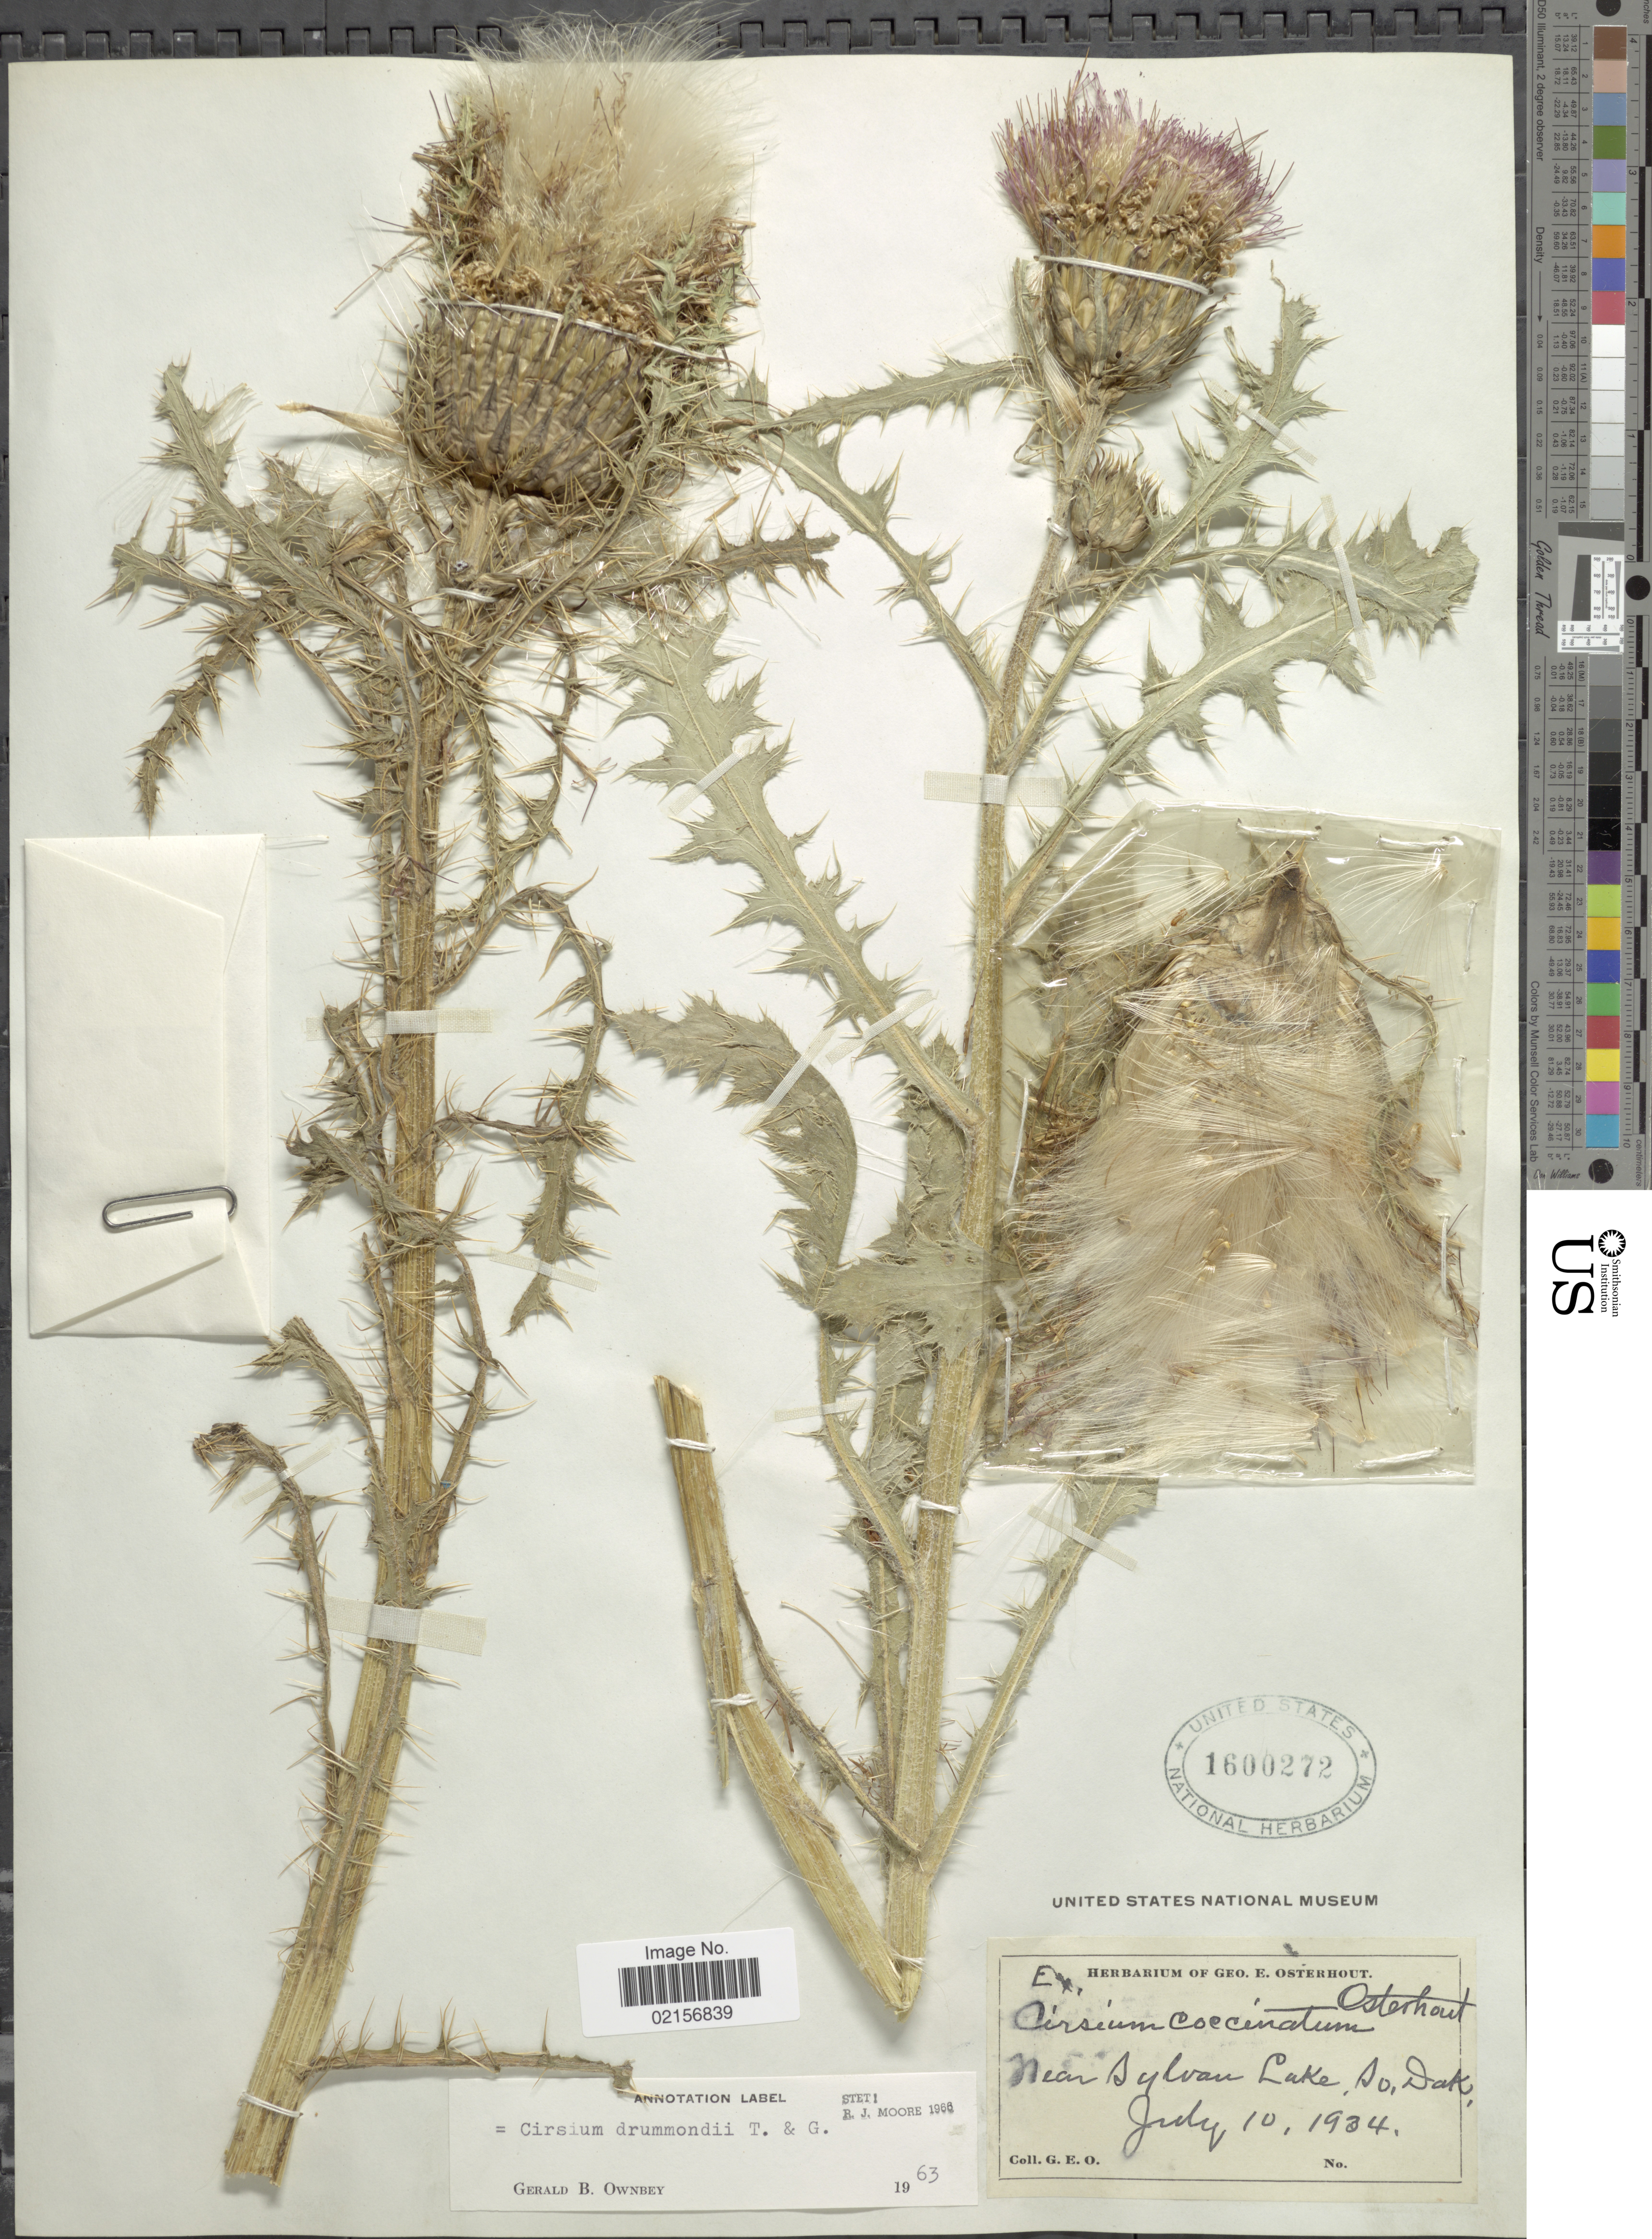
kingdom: Plantae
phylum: Tracheophyta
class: Magnoliopsida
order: Asterales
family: Asteraceae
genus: Cirsium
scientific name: Cirsium drummondii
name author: Torr. & A. Gray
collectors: G. Osterhout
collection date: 1934-07-10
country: United States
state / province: South Dakota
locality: Near Sylvan Lake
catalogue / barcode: US 1600272